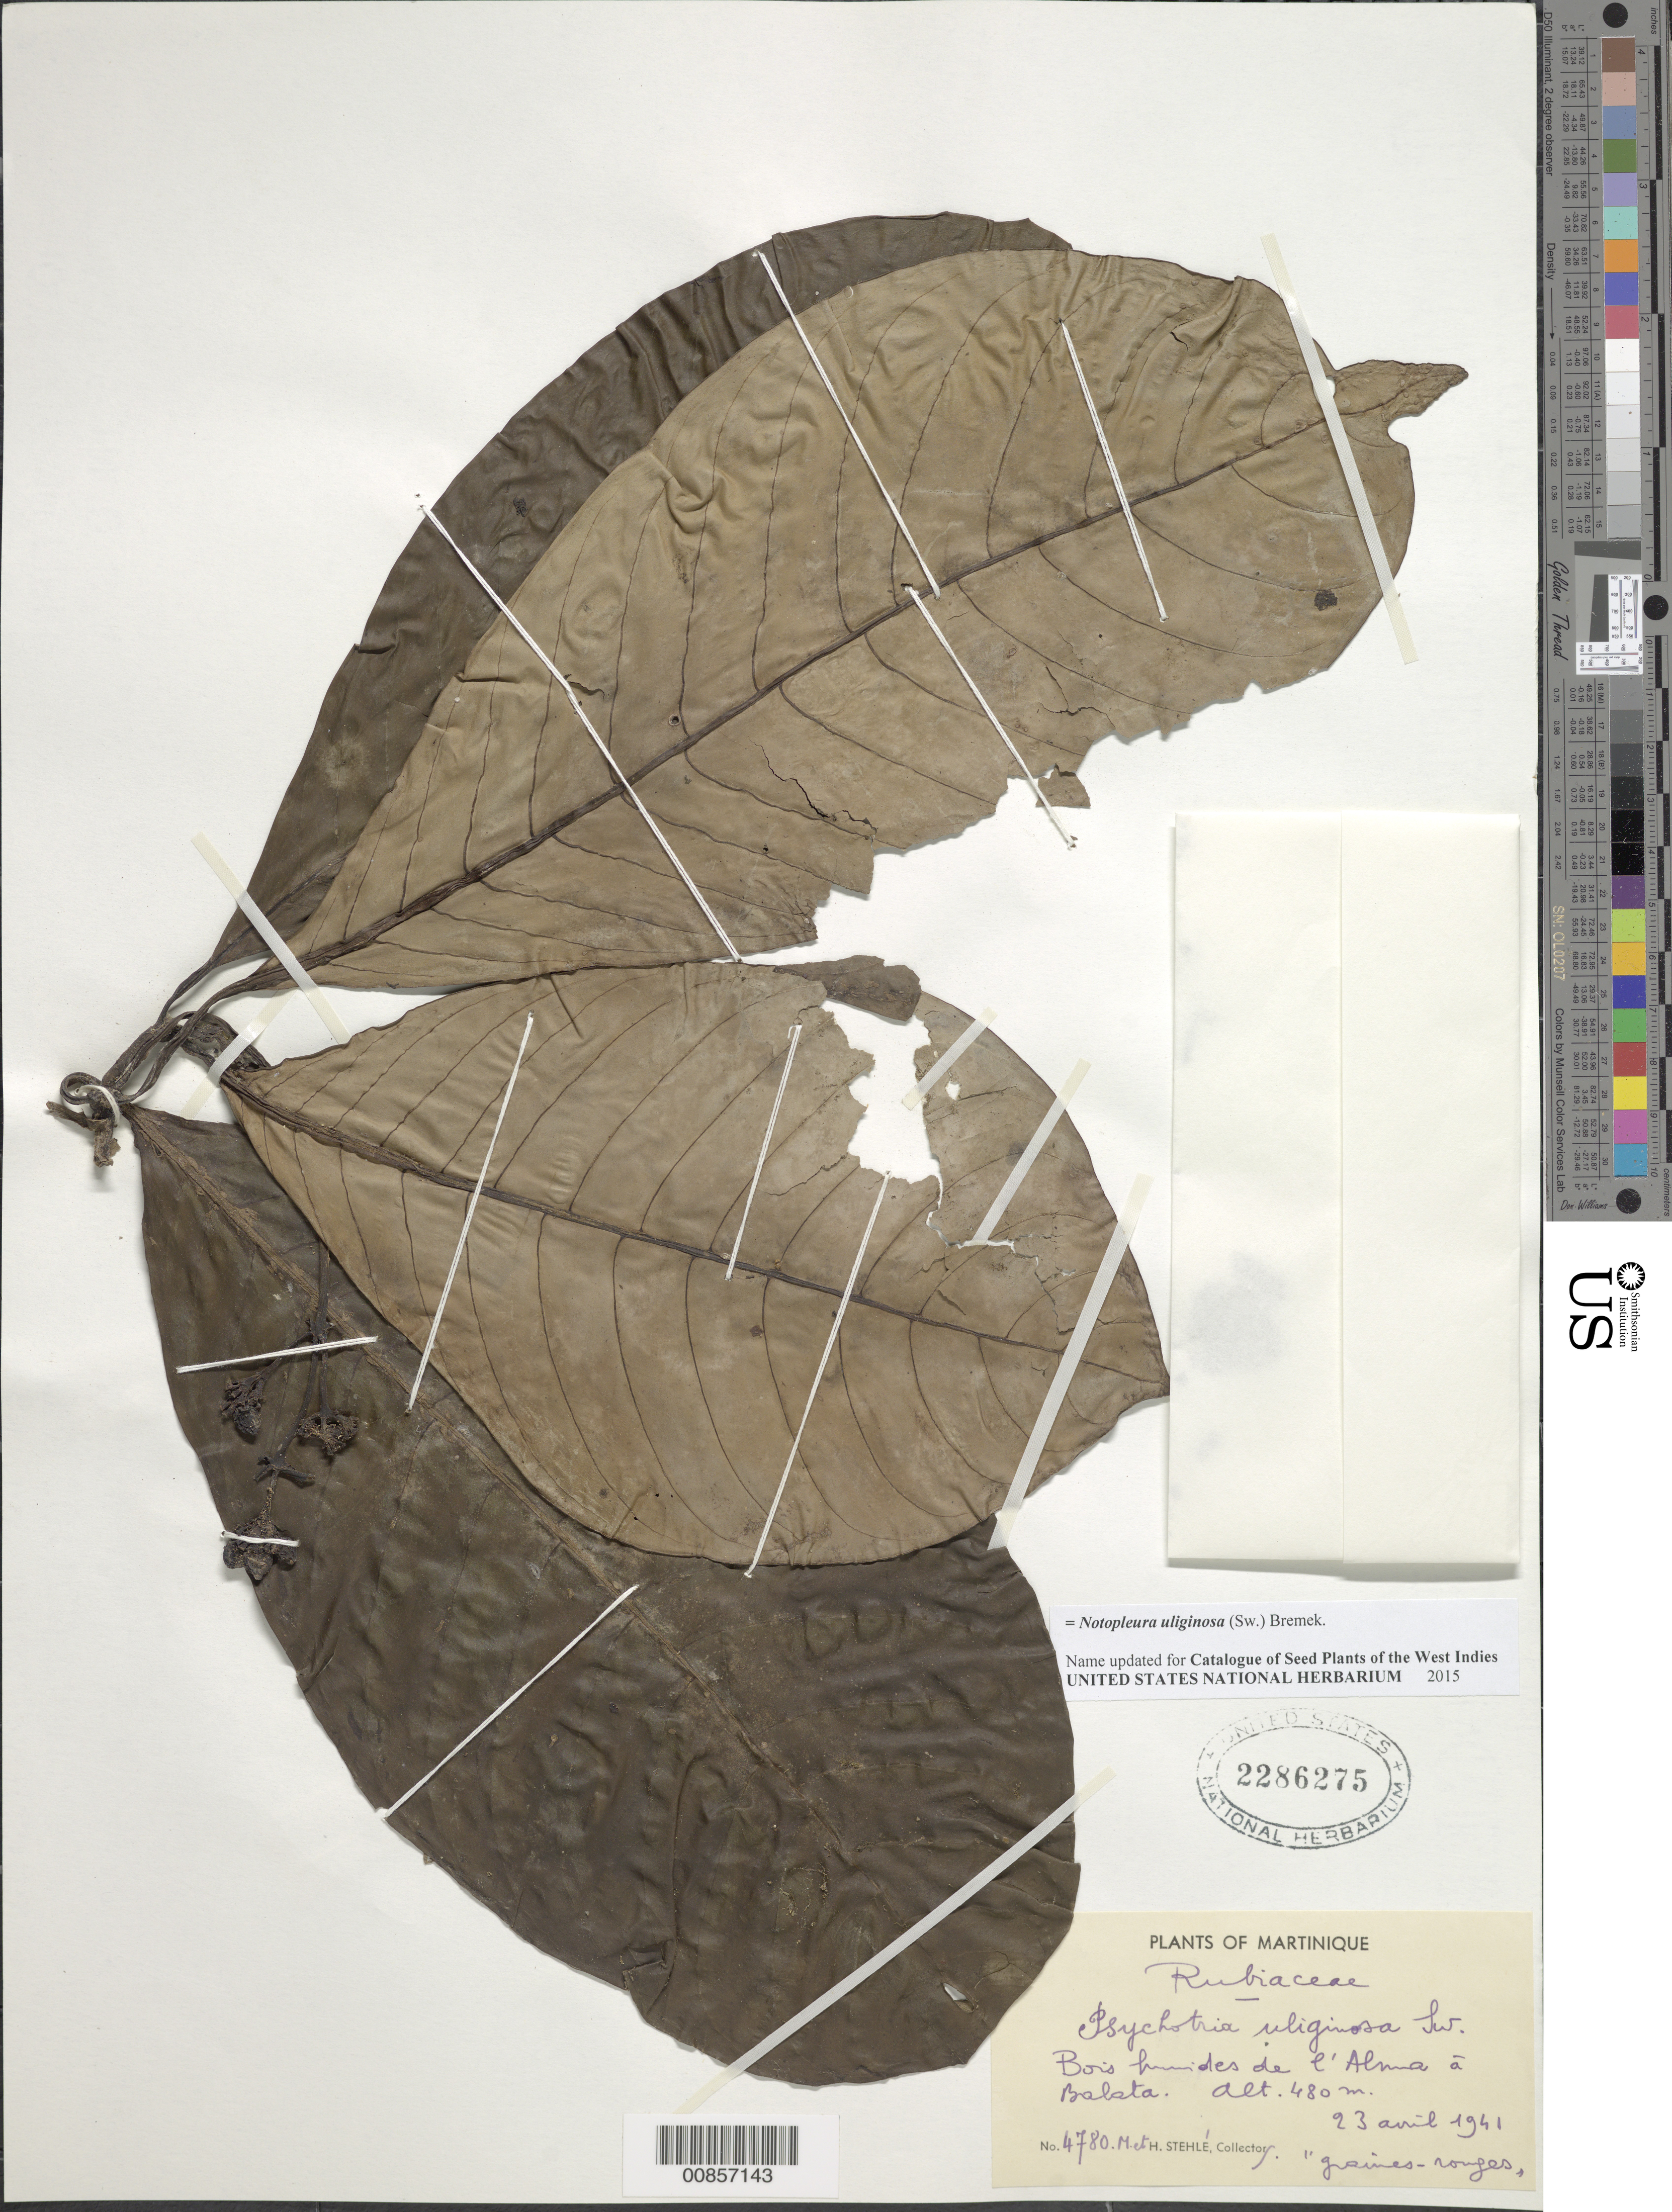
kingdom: Plantae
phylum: Tracheophyta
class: Magnoliopsida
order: Gentianales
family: Rubiaceae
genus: Notopleura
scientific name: Notopleura uliginosa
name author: (Sw.) Bremek.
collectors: H. Stehlé & M. Stehlé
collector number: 4780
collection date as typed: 23 Apr 1941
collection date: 1941-04-23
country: Martinique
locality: L'Alma à Balata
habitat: Bois humides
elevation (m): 480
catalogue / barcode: US 2286275